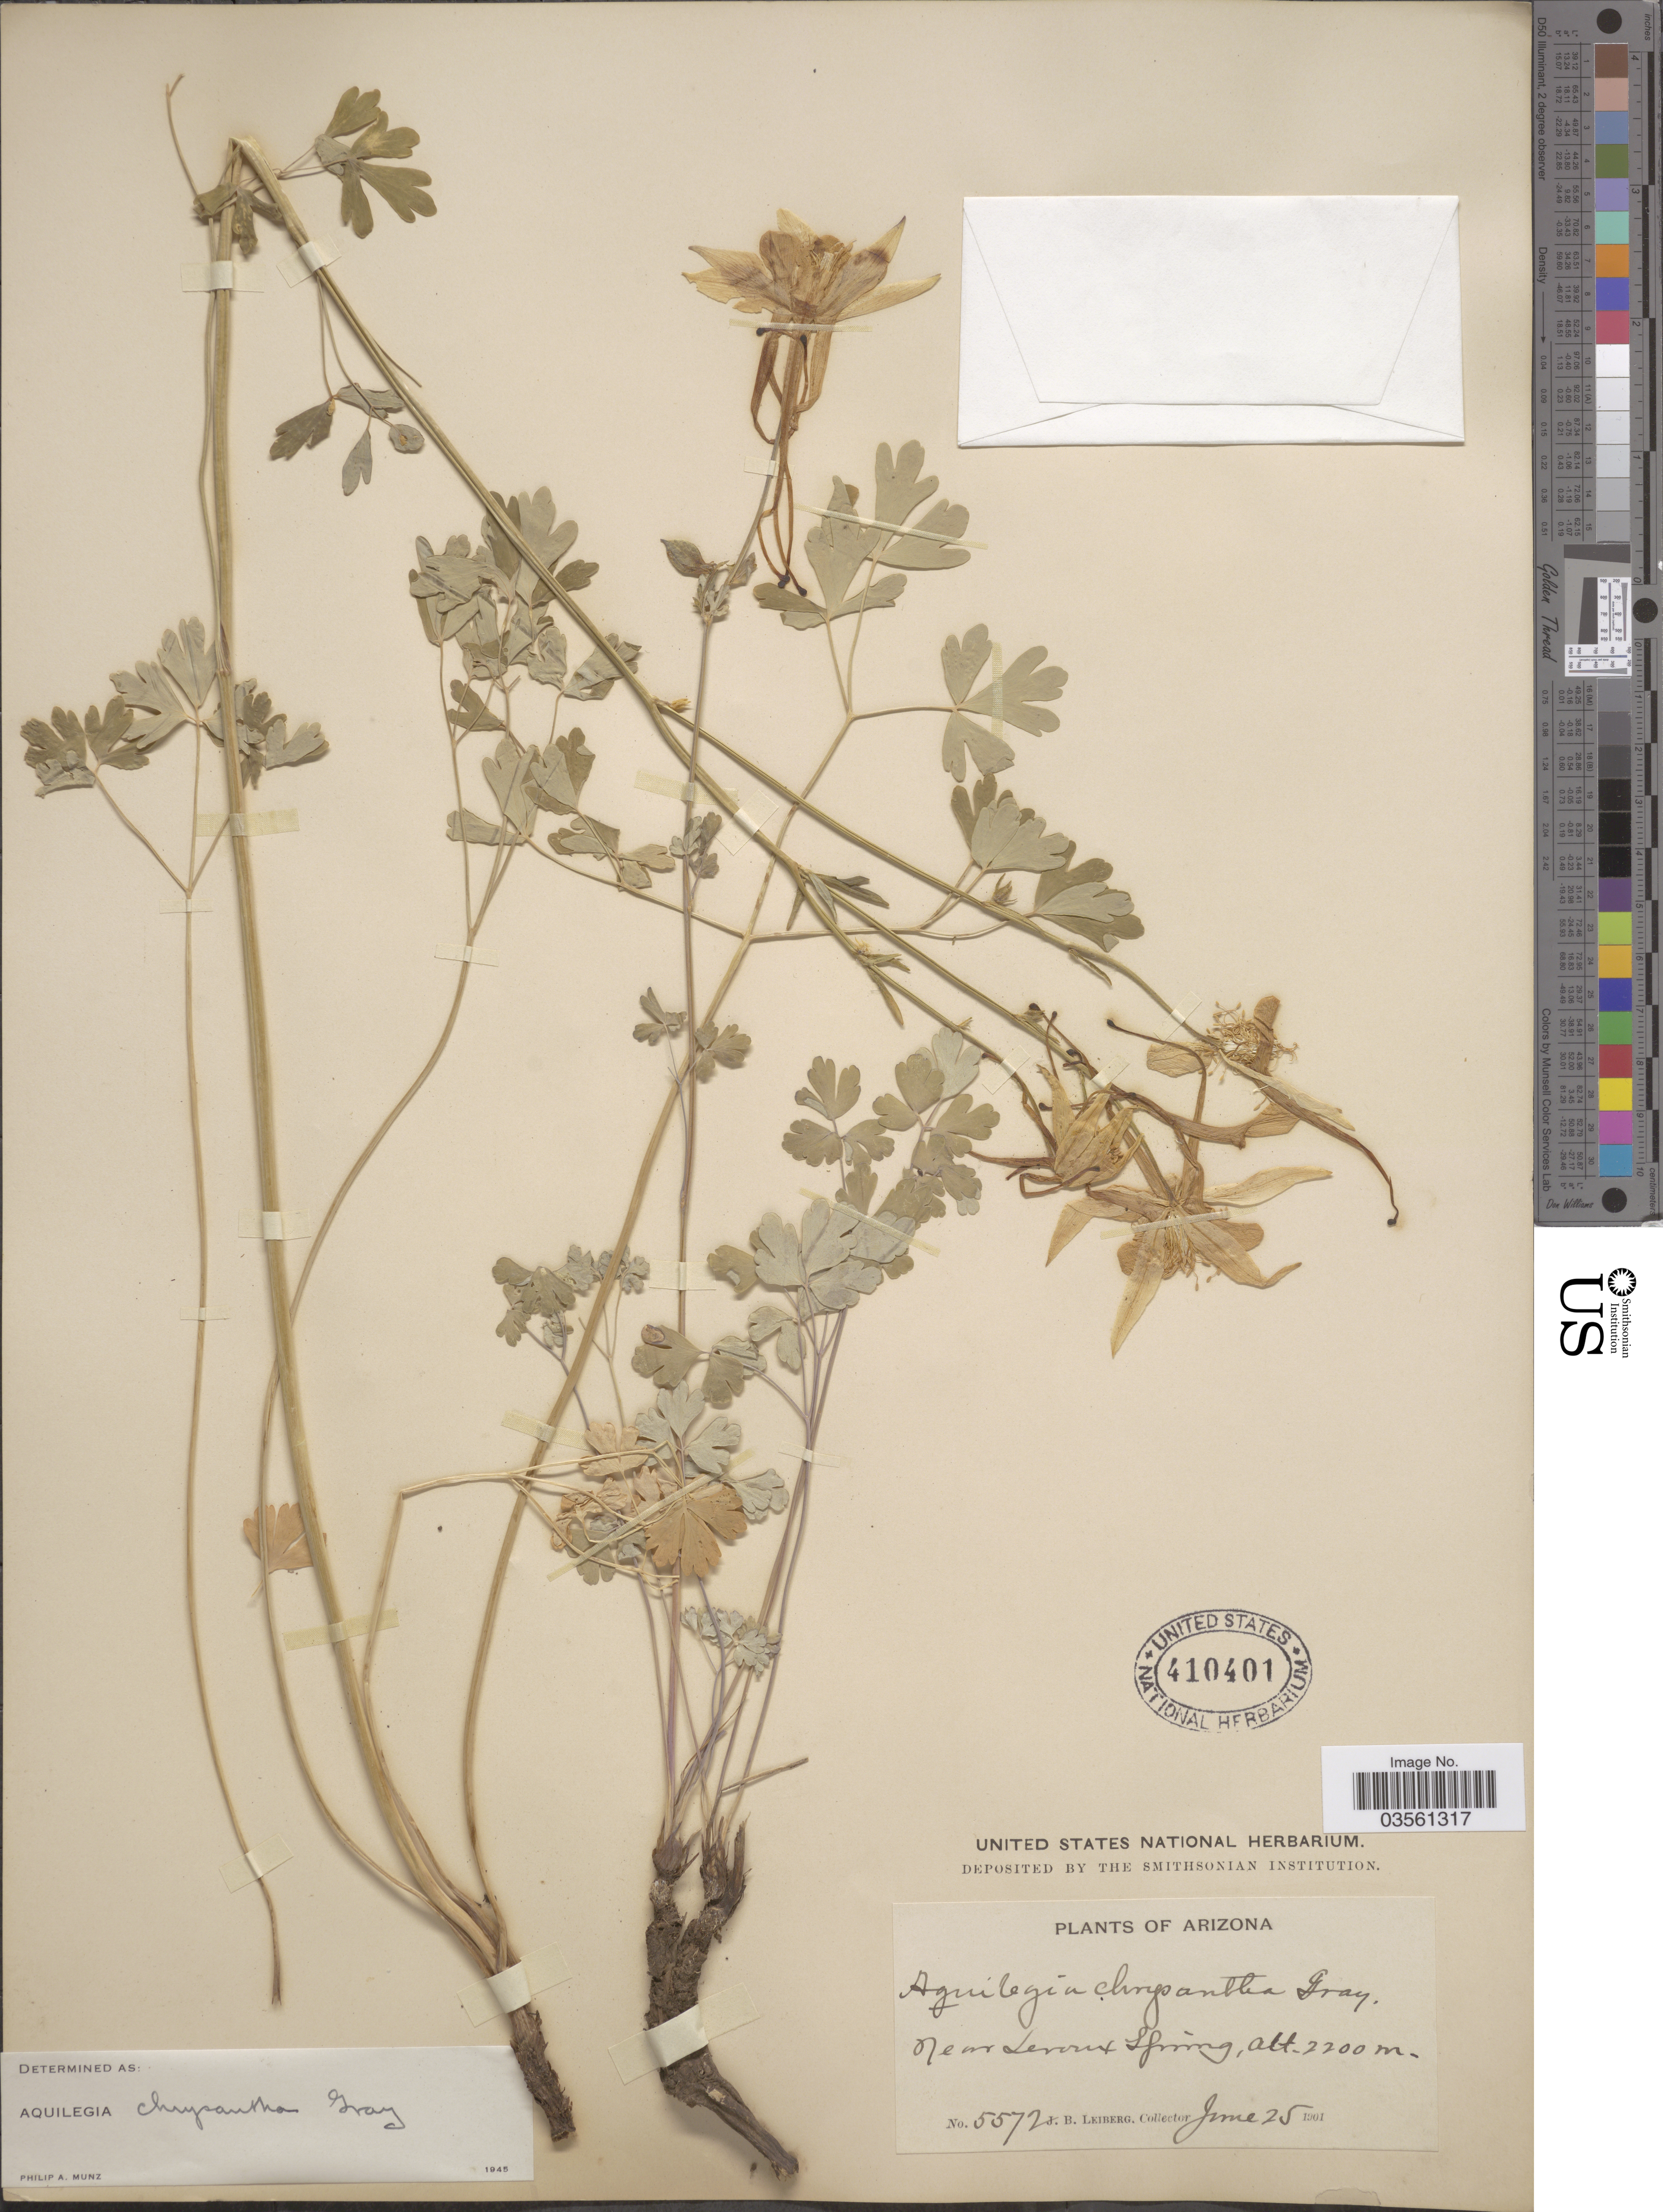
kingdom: Plantae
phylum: Tracheophyta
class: Magnoliopsida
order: Ranunculales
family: Ranunculaceae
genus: Aquilegia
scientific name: Aquilegia chrysantha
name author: A. Gray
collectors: J. B. Leiberg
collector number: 5572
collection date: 1901-06-25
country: United States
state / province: Arizona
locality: Near Leroux Spring.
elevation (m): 2200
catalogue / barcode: US 410401